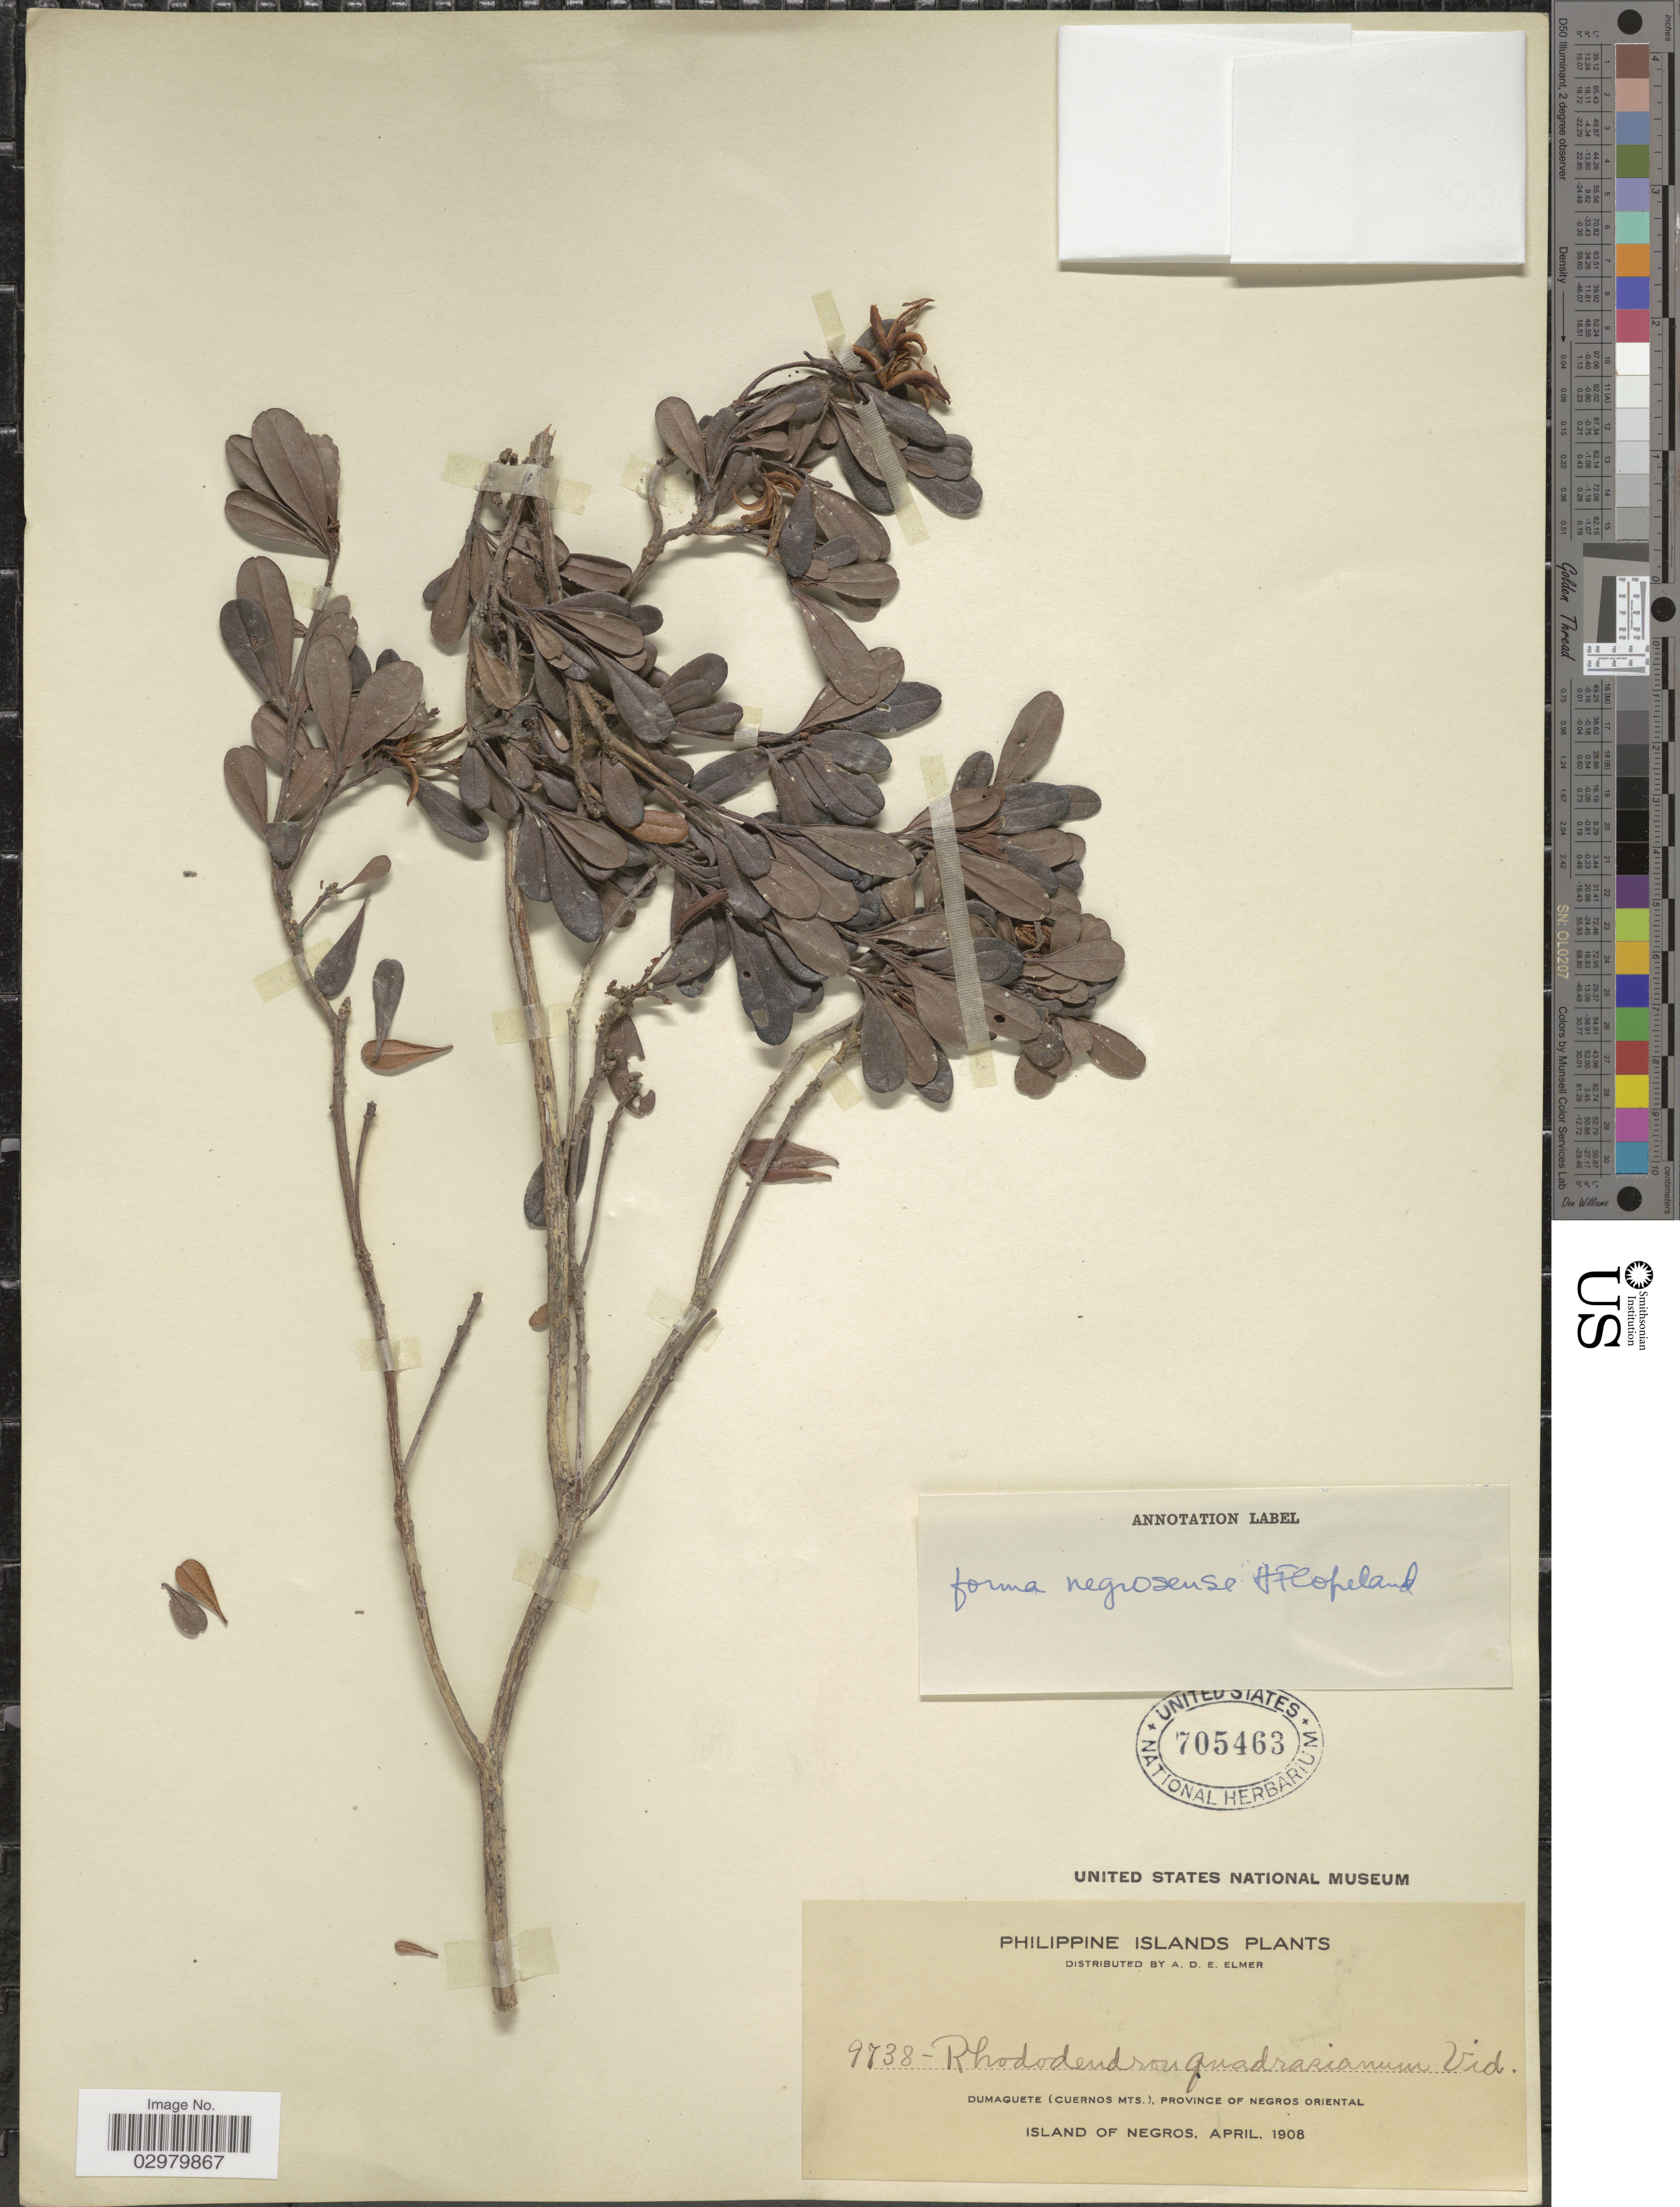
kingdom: Plantae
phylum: Tracheophyta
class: Magnoliopsida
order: Ericales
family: Ericaceae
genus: Rhododendron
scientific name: Rhododendron quadrasianum f. negrosense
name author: H.F. Copel.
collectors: A. D. E. Elmer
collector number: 9738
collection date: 1908-04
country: Philippines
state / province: Central Visayas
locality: Dumaguete (Cuernos Mts.), Province of Negros Oriental, Island of Negros.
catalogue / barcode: US 705463